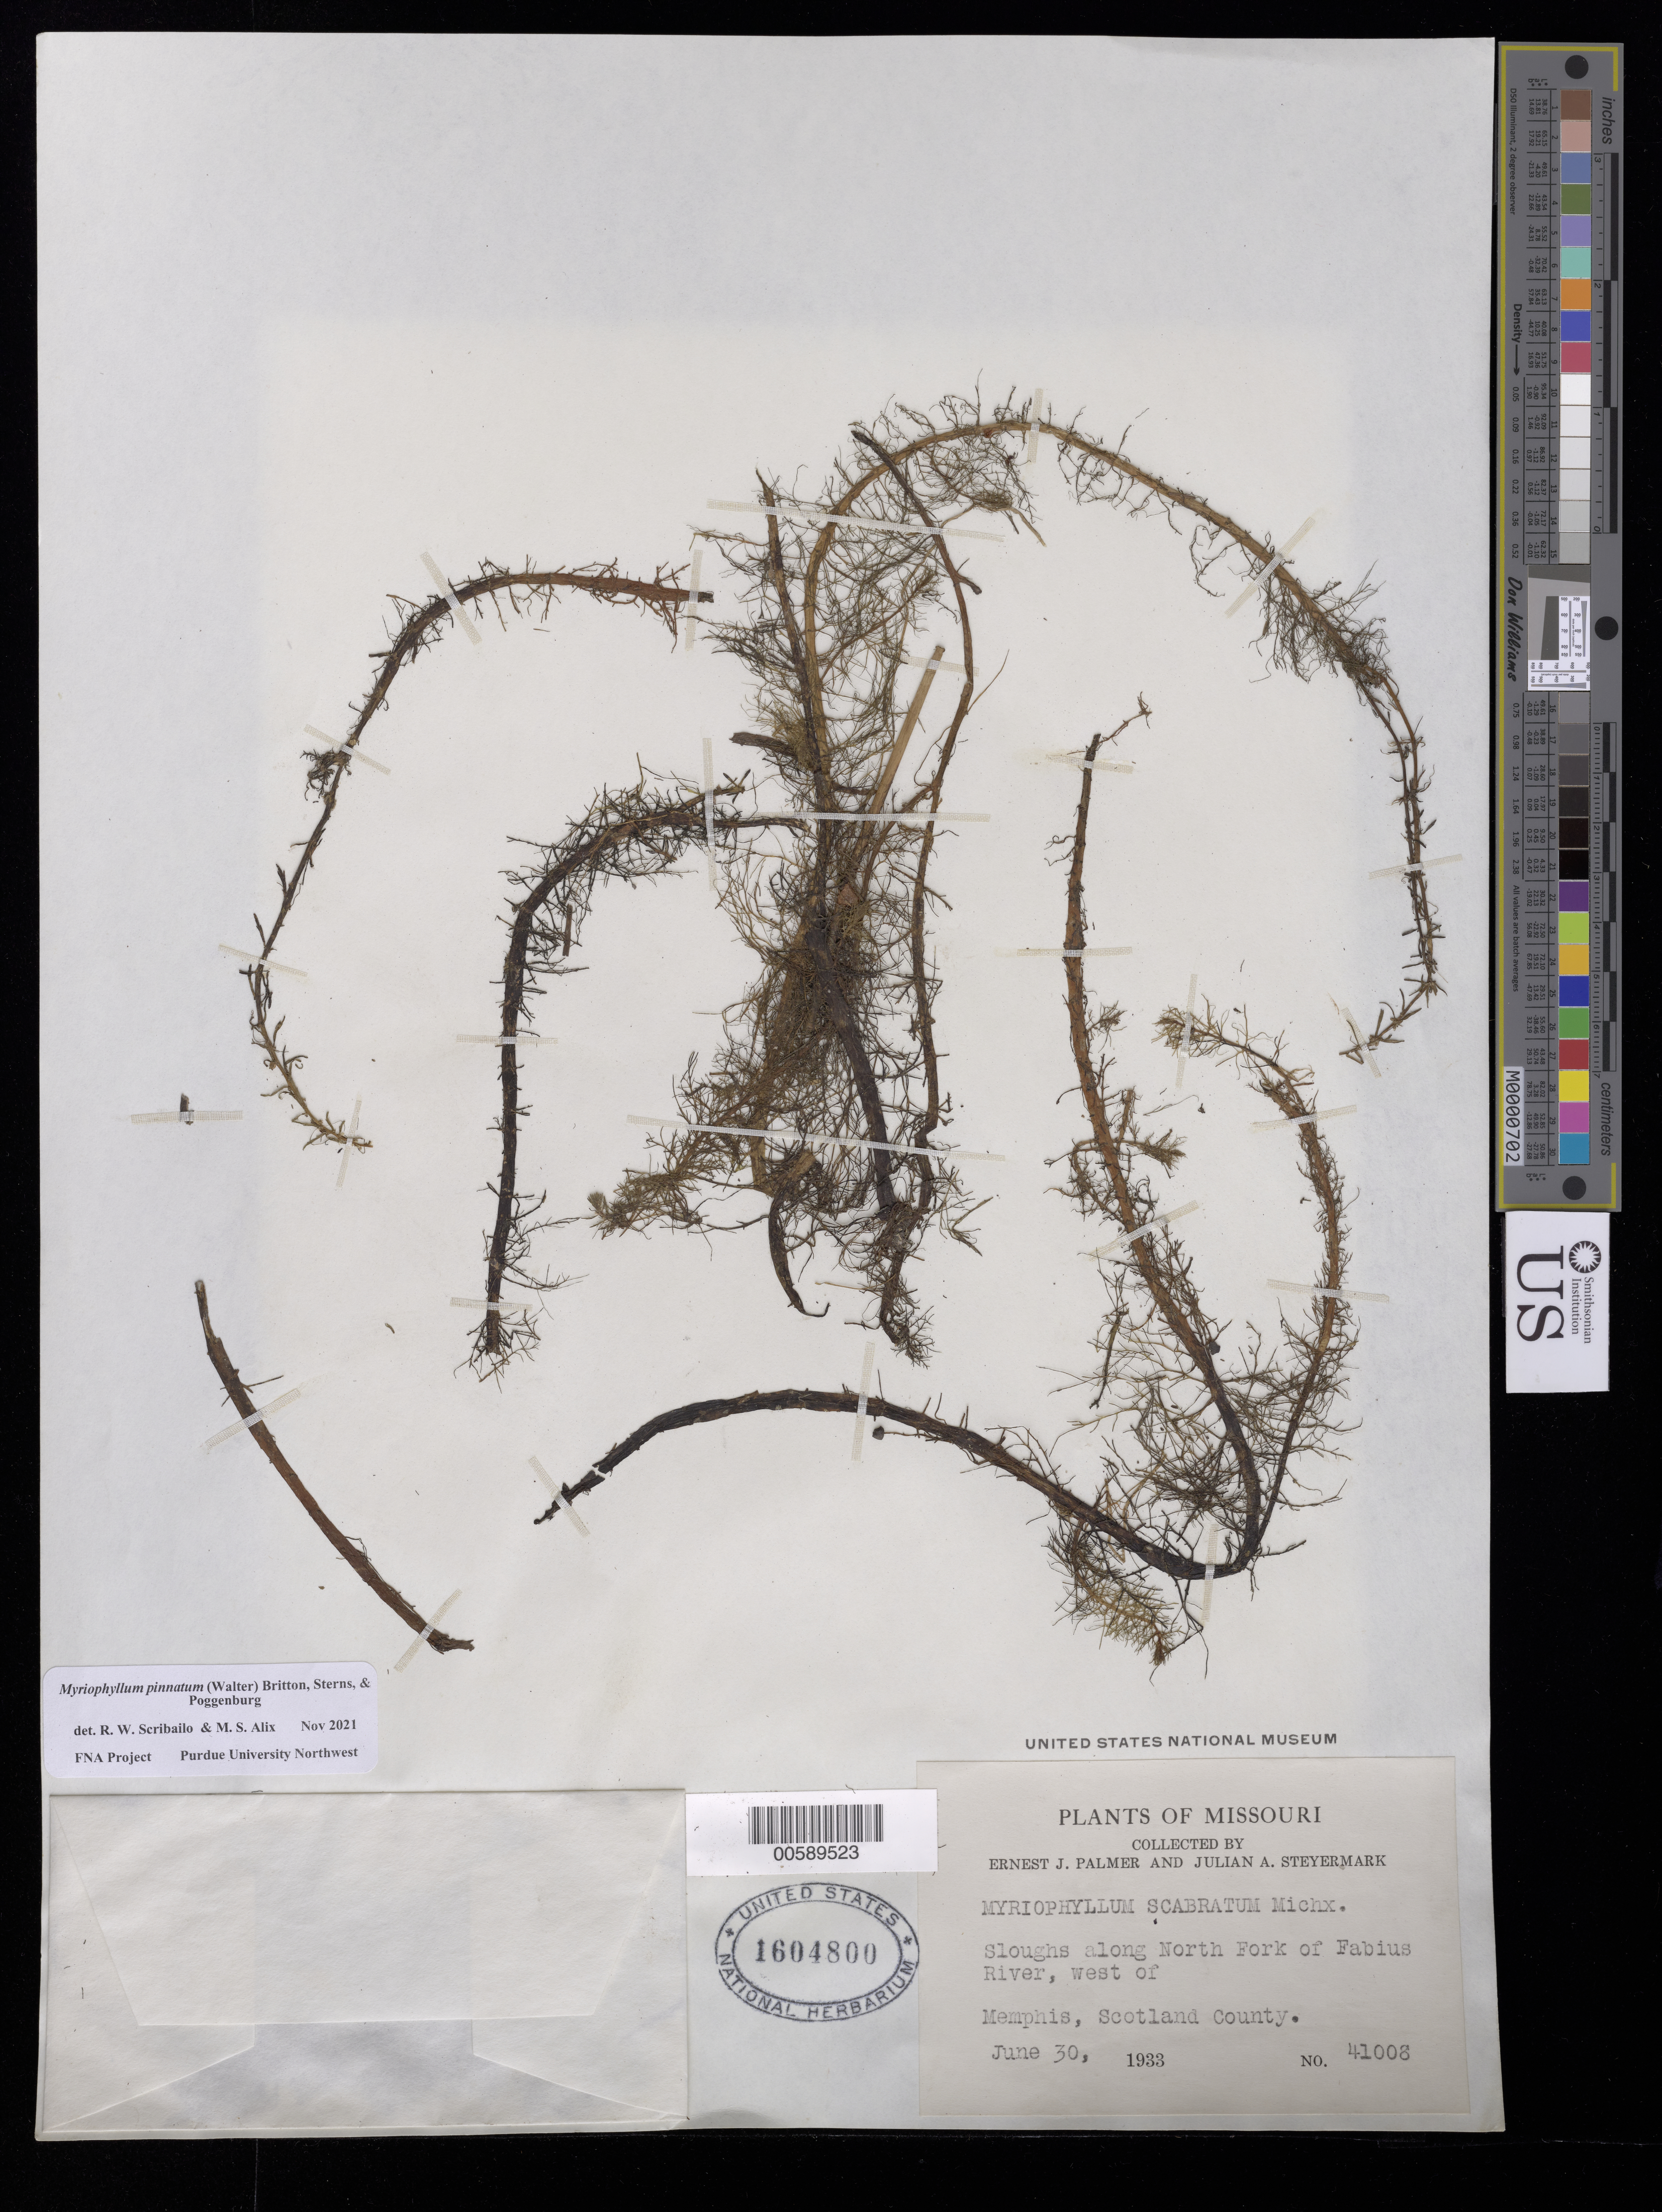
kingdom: Plantae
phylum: Tracheophyta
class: Magnoliopsida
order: Saxifragales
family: Haloragaceae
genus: Myriophyllum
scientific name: Myriophyllum pinnatum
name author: (Walter) Britton, Stearns & Poggenb.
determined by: Scribailo, R. W.; Alix, M. S.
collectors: E. J. Palmer & J. Steyermark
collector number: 41008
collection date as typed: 30 Jun 1933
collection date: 1933-06-30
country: United States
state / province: Missouri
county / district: Scotland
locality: Memphis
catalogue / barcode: US 1604800